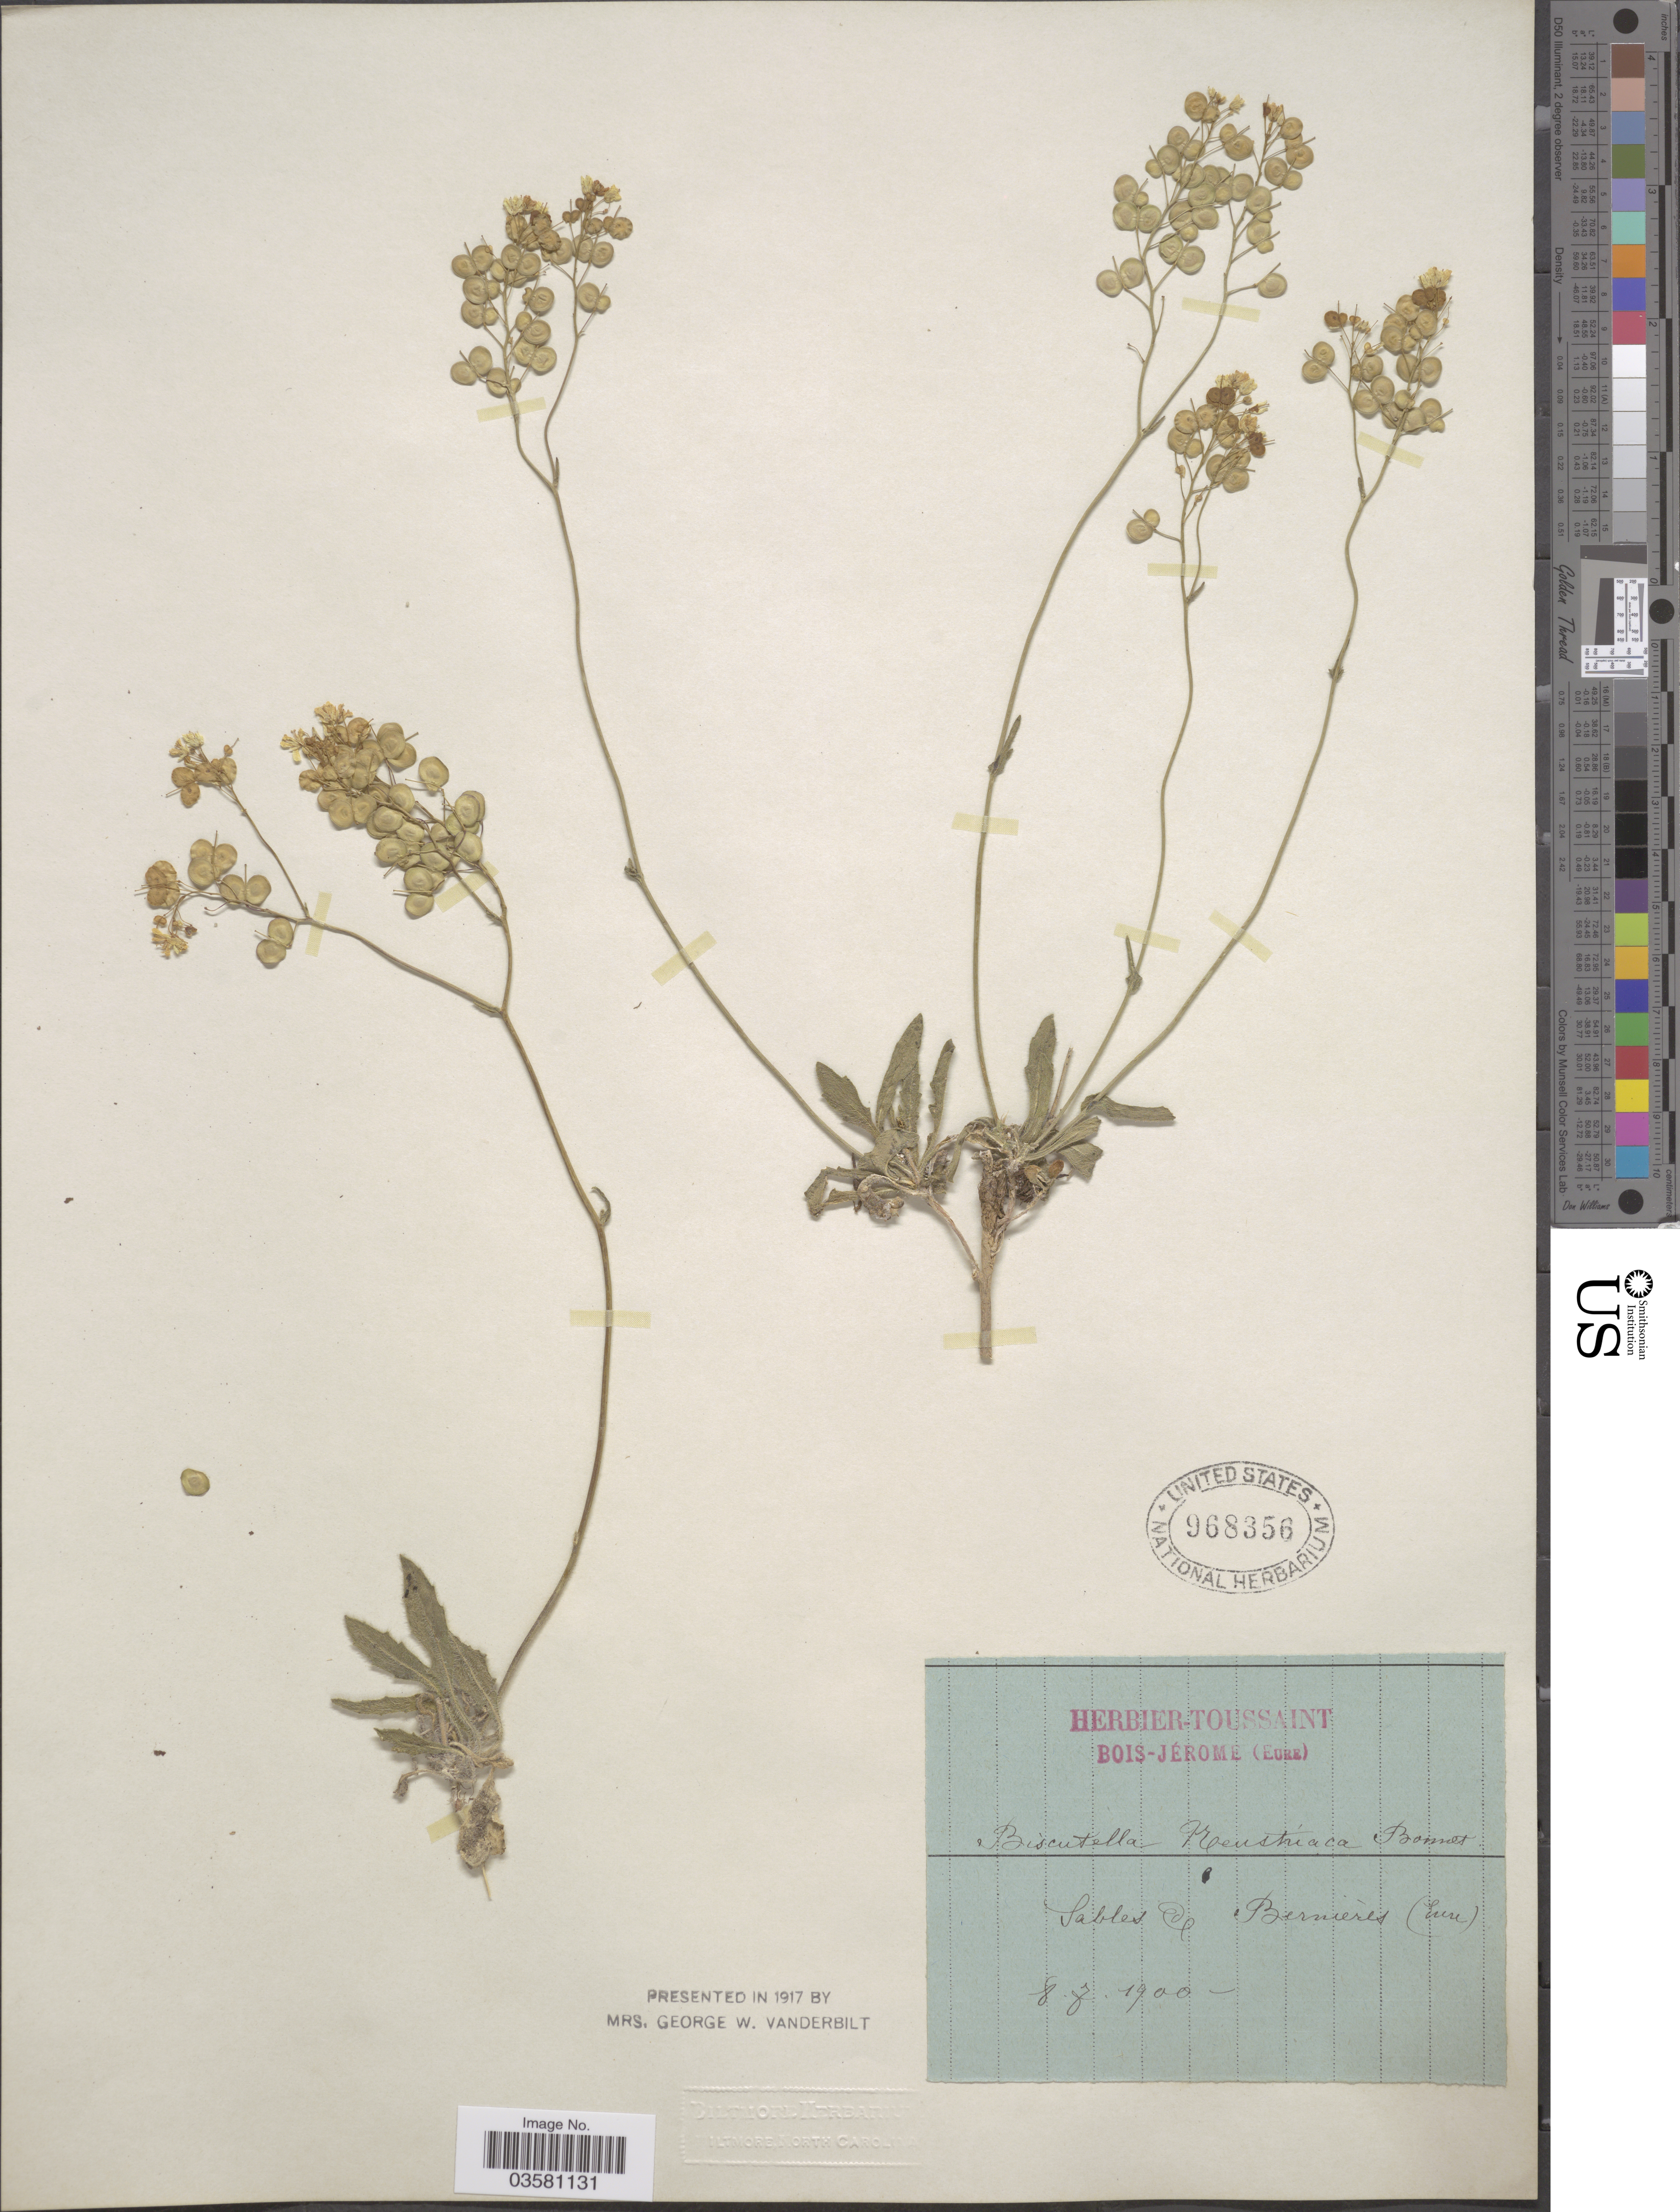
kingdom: Plantae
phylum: Tracheophyta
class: Magnoliopsida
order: Brassicales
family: Brassicaceae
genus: Biscutella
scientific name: Biscutella sp.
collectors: Ex herb. Toussaint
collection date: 1900-07-08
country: France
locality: Bois-Jérome (Eure). Sables El Bernierès (Eure).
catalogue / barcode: US 968356